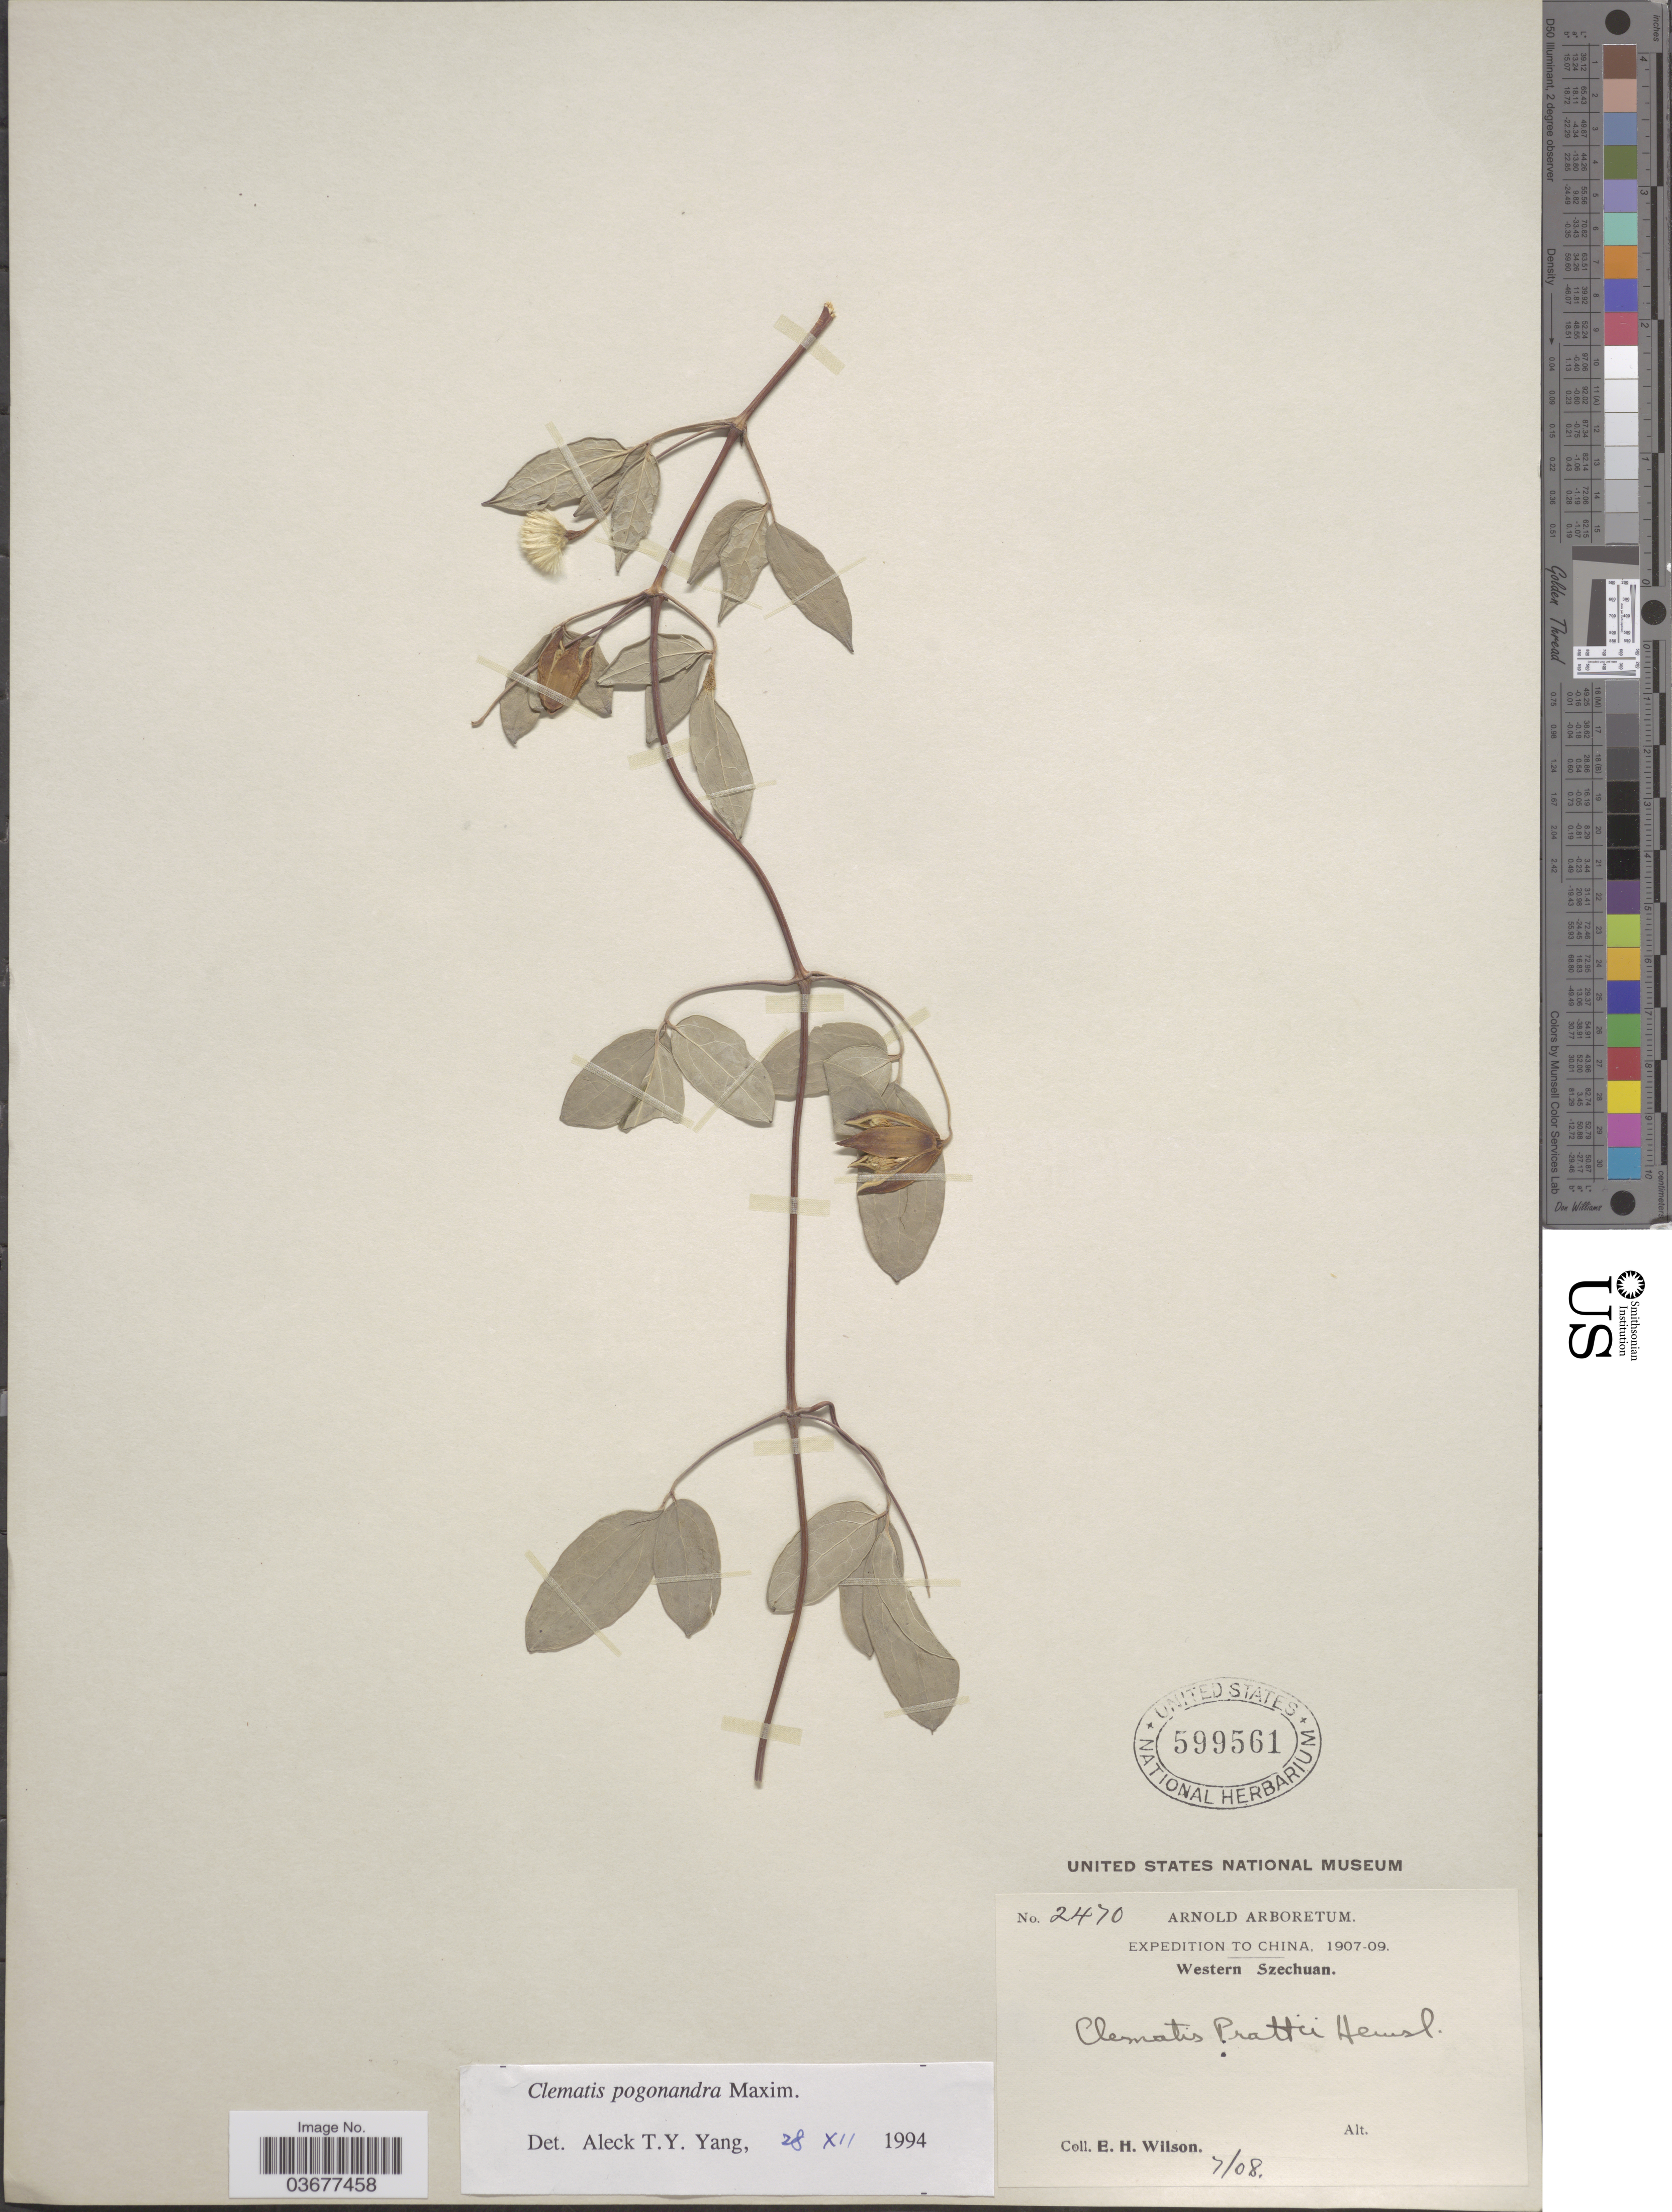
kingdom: Plantae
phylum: Tracheophyta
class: Magnoliopsida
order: Ranunculales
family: Ranunculaceae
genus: Clematis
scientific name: Clematis pogonandra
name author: Maxim.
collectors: E. Wilson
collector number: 2470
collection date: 1908-07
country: China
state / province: Sichuan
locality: Western Szechuan.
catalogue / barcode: US 599561